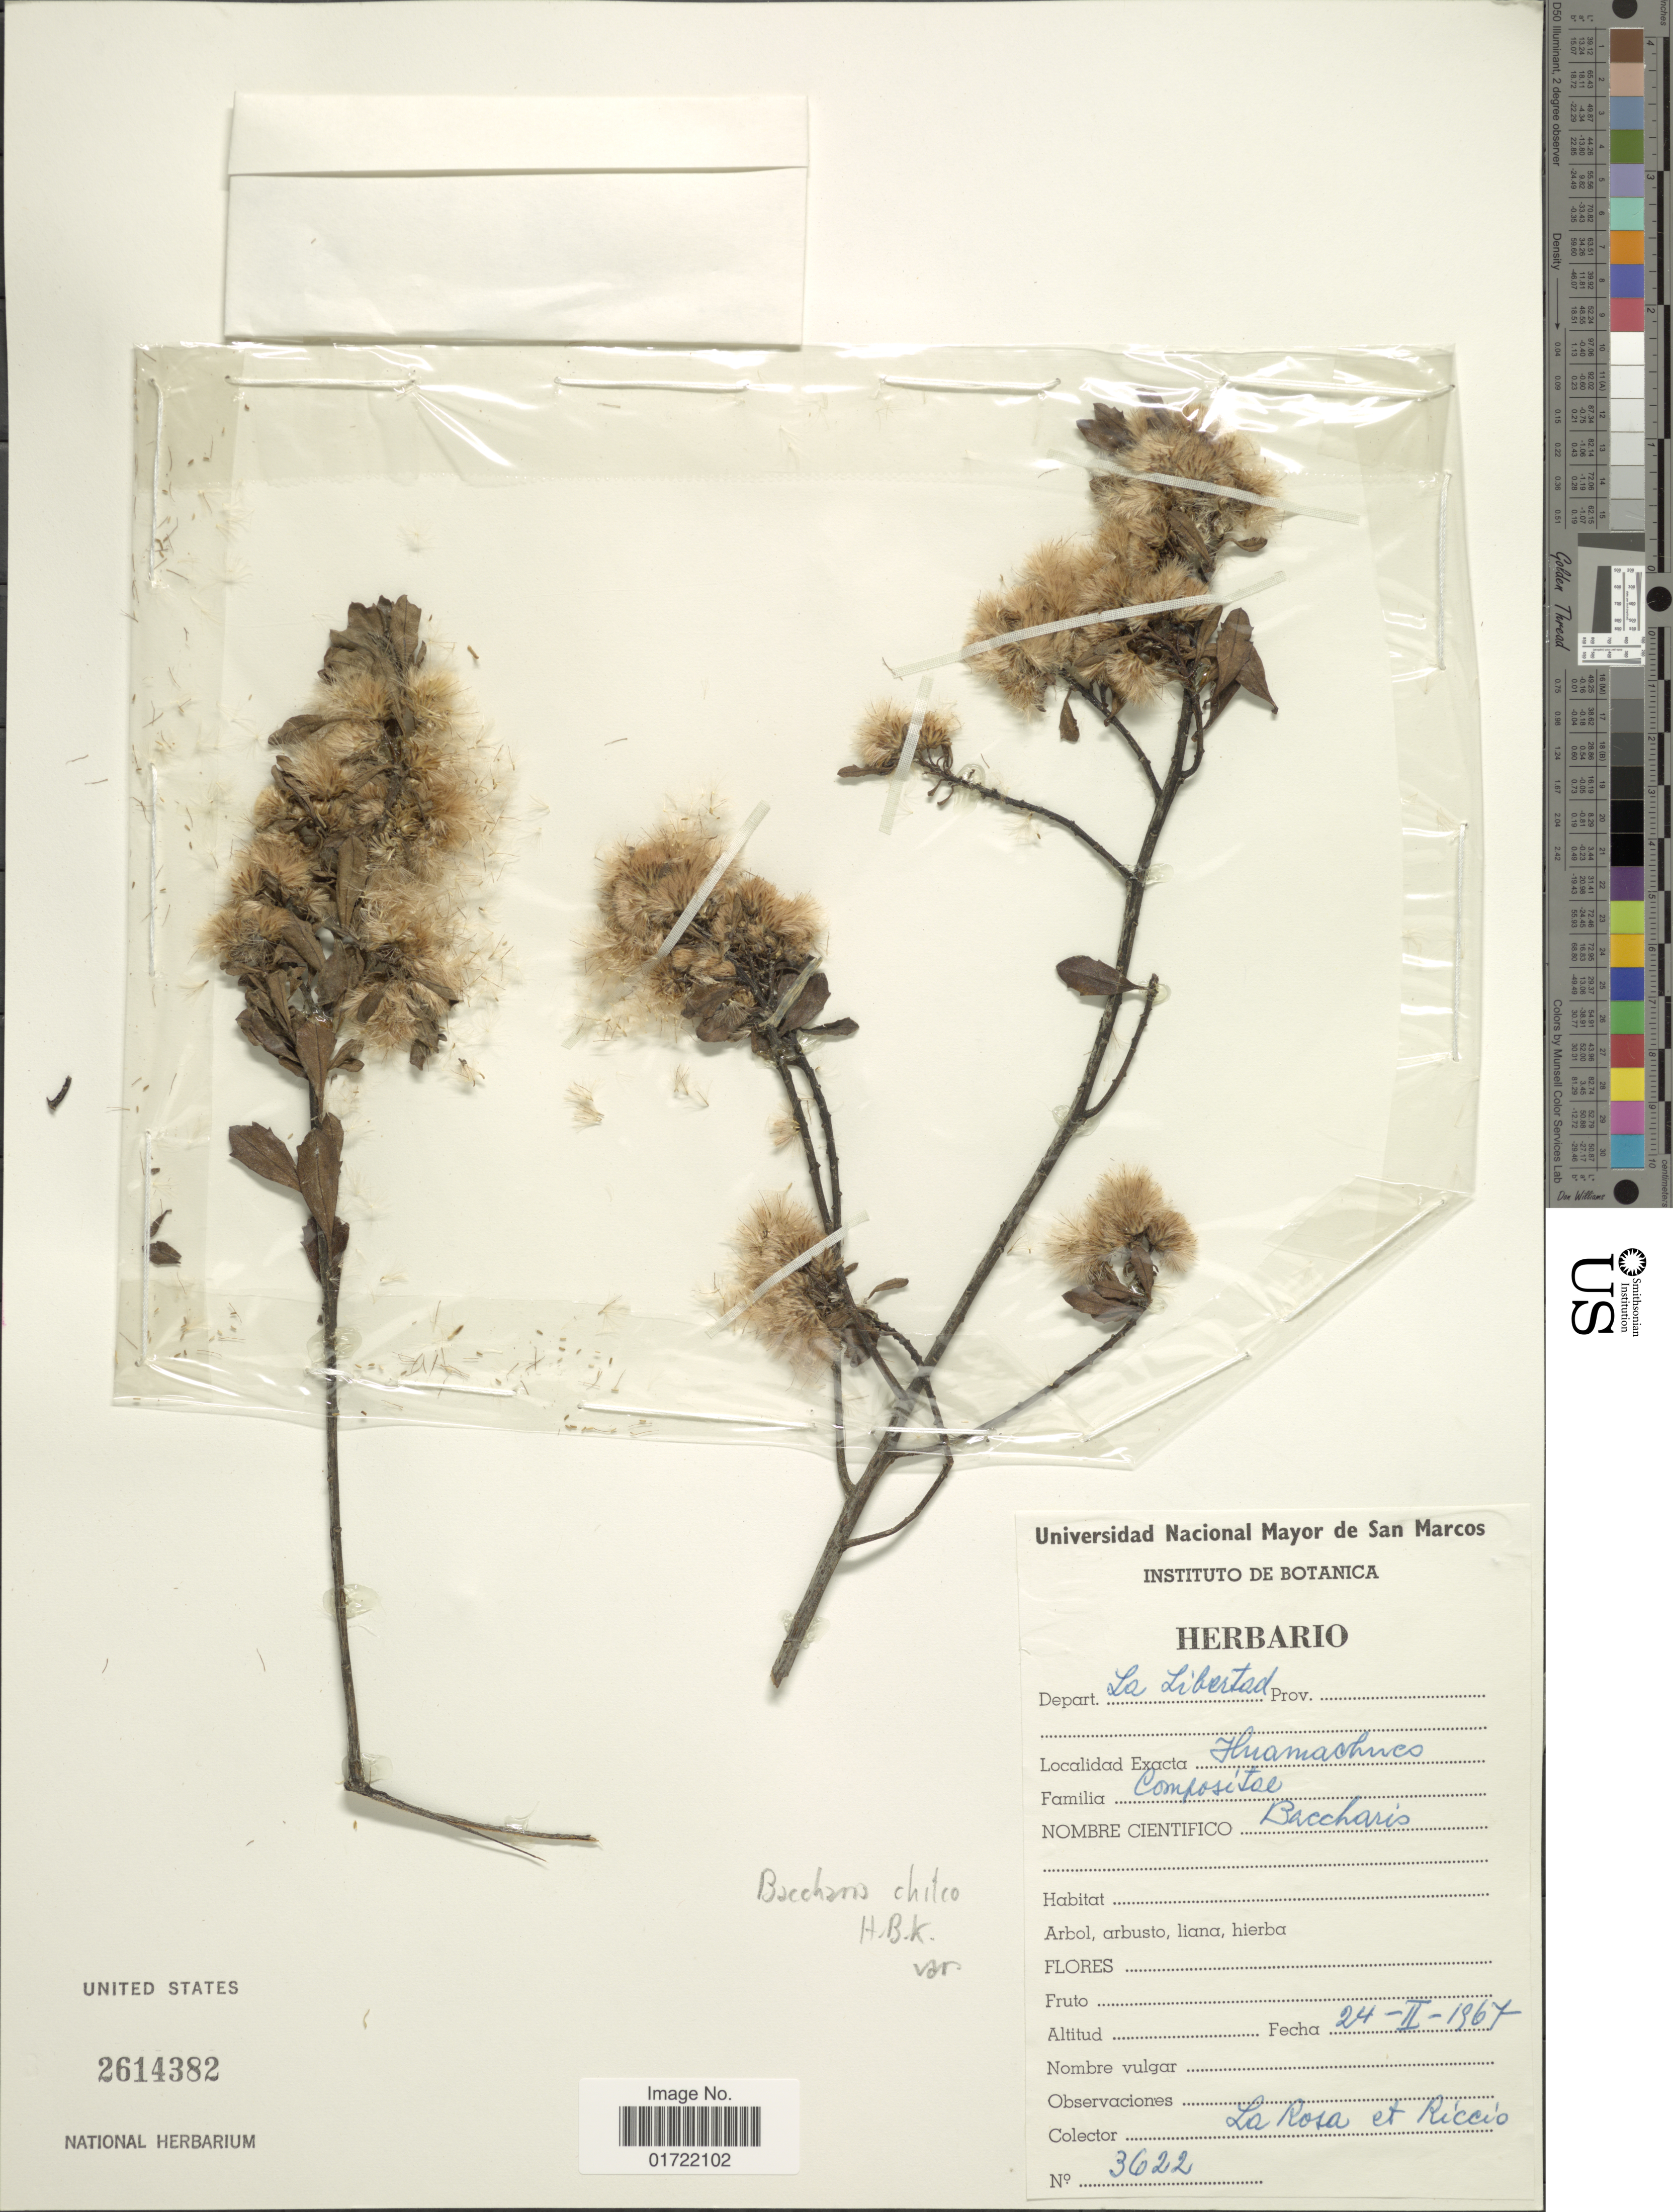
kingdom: Plantae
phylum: Tracheophyta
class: Magnoliopsida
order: Asterales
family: Asteraceae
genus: Baccharis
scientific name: Baccharis chilco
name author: Kunth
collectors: -. La Rosa & Riccio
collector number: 3622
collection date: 1967-02-24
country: Peru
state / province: La Libertad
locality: Depart. La Libertad, Huamachuco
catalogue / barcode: US 2614382